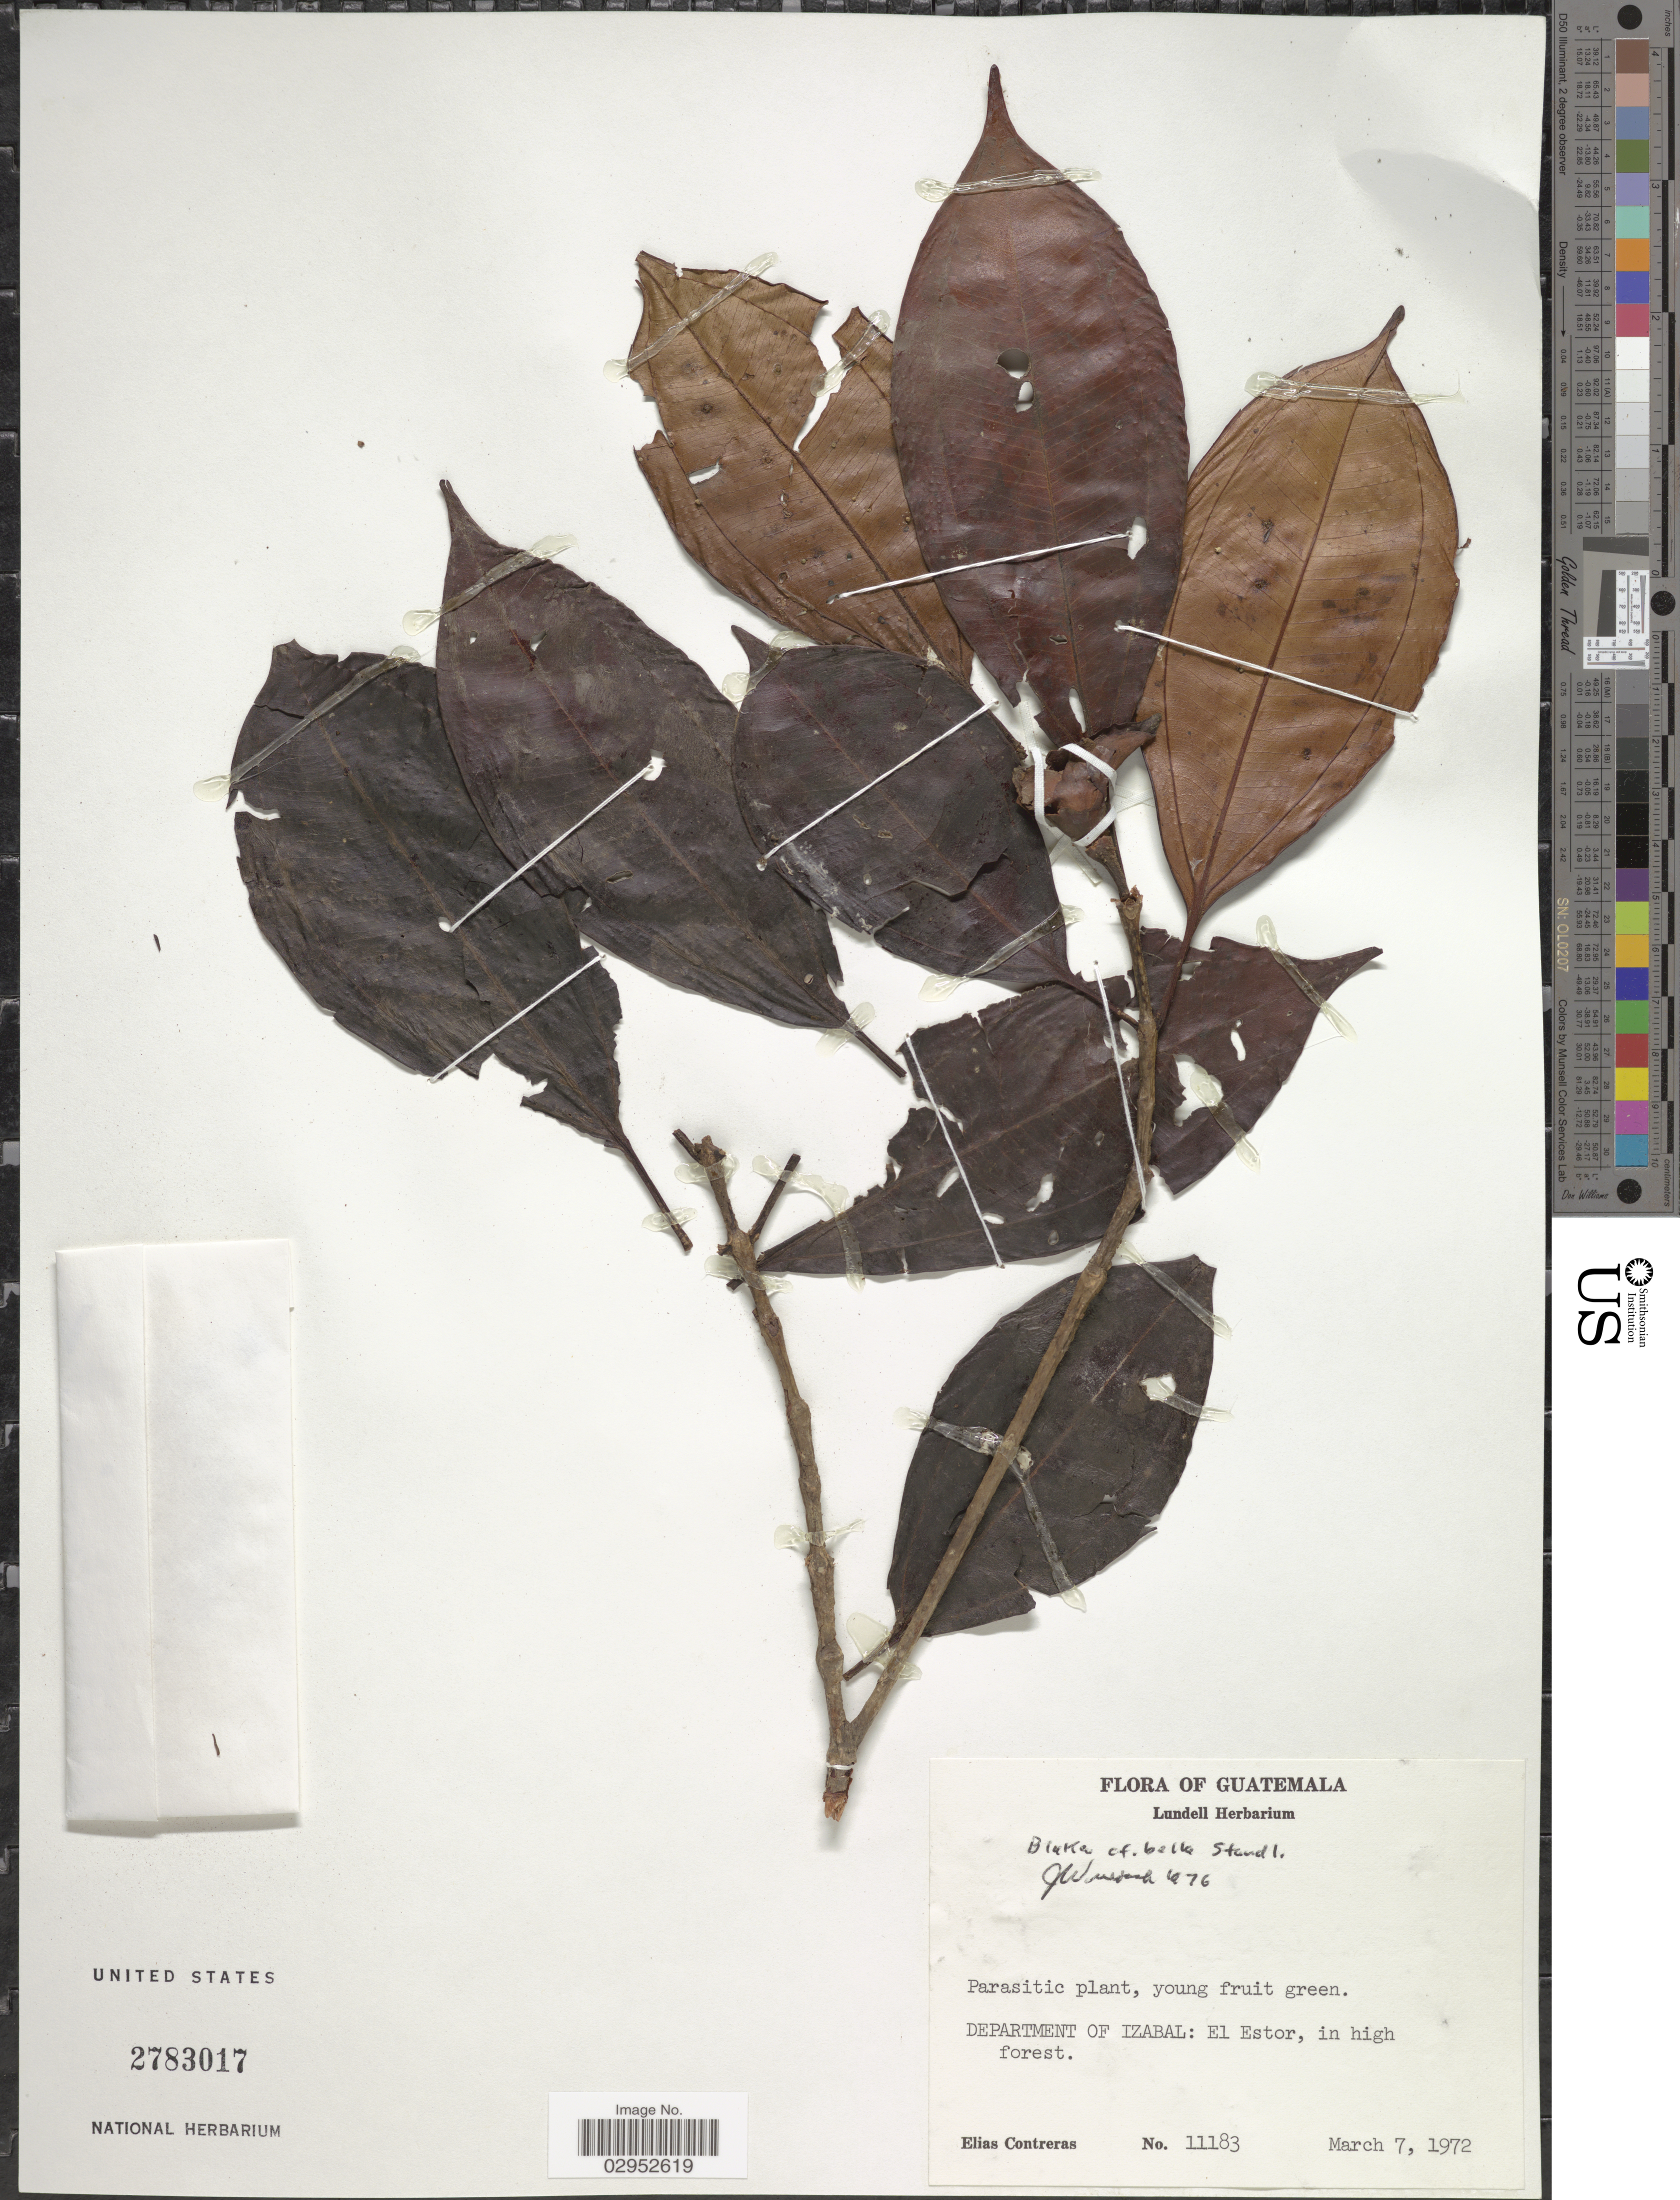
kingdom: Plantae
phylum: Tracheophyta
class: Magnoliopsida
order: Myrtales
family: Melastomataceae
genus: Blakea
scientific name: Blakea bella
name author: Standl.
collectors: E. Contreras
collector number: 11183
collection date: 1972-03-07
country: Guatemala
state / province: Izabal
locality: Department of Izabal: El Estor.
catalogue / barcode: US 2783017